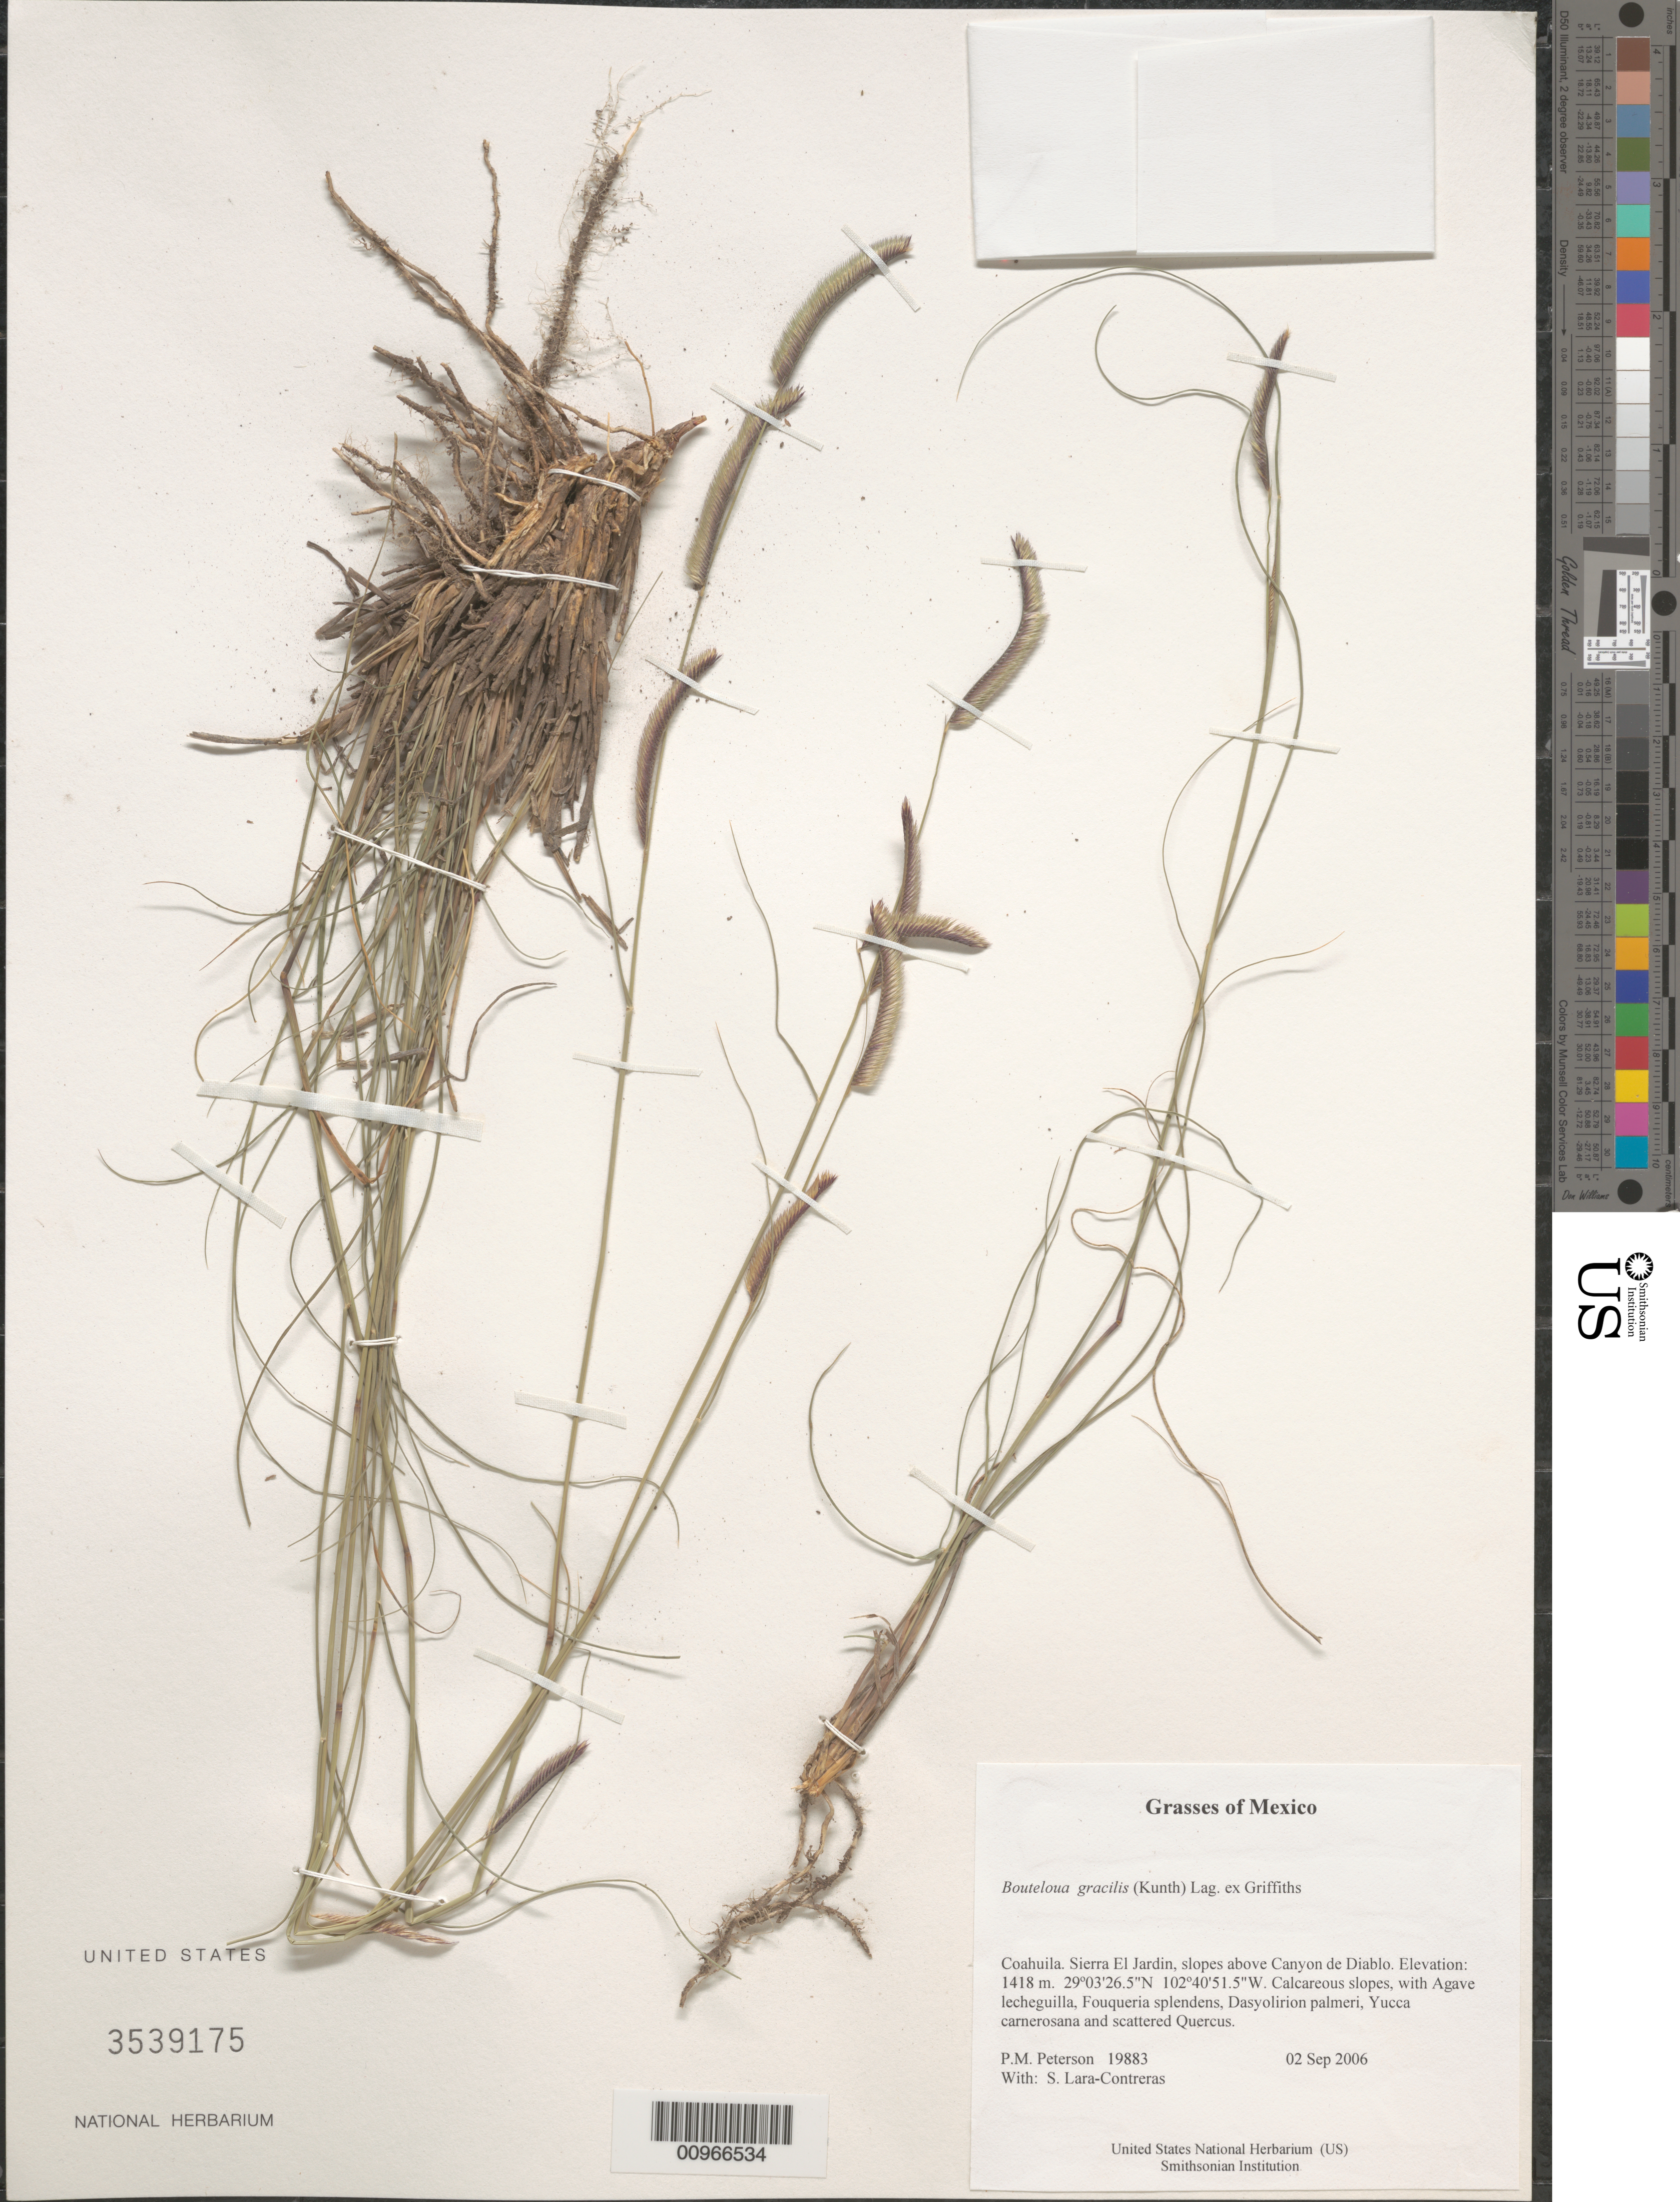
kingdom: Plantae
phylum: Tracheophyta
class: Liliopsida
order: Poales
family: Poaceae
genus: Bouteloua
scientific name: Bouteloua gracilis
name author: (Kunth) Lag. ex Griffiths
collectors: P. M. Peterson & S. Lara Contreras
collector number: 19883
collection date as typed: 02 Sep 2006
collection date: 2006-09-02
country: Mexico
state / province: Coahuila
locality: Sierra El Jardin, slopes above Canyon de Diablo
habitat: Calcareous slopes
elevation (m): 1418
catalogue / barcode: US 3539175